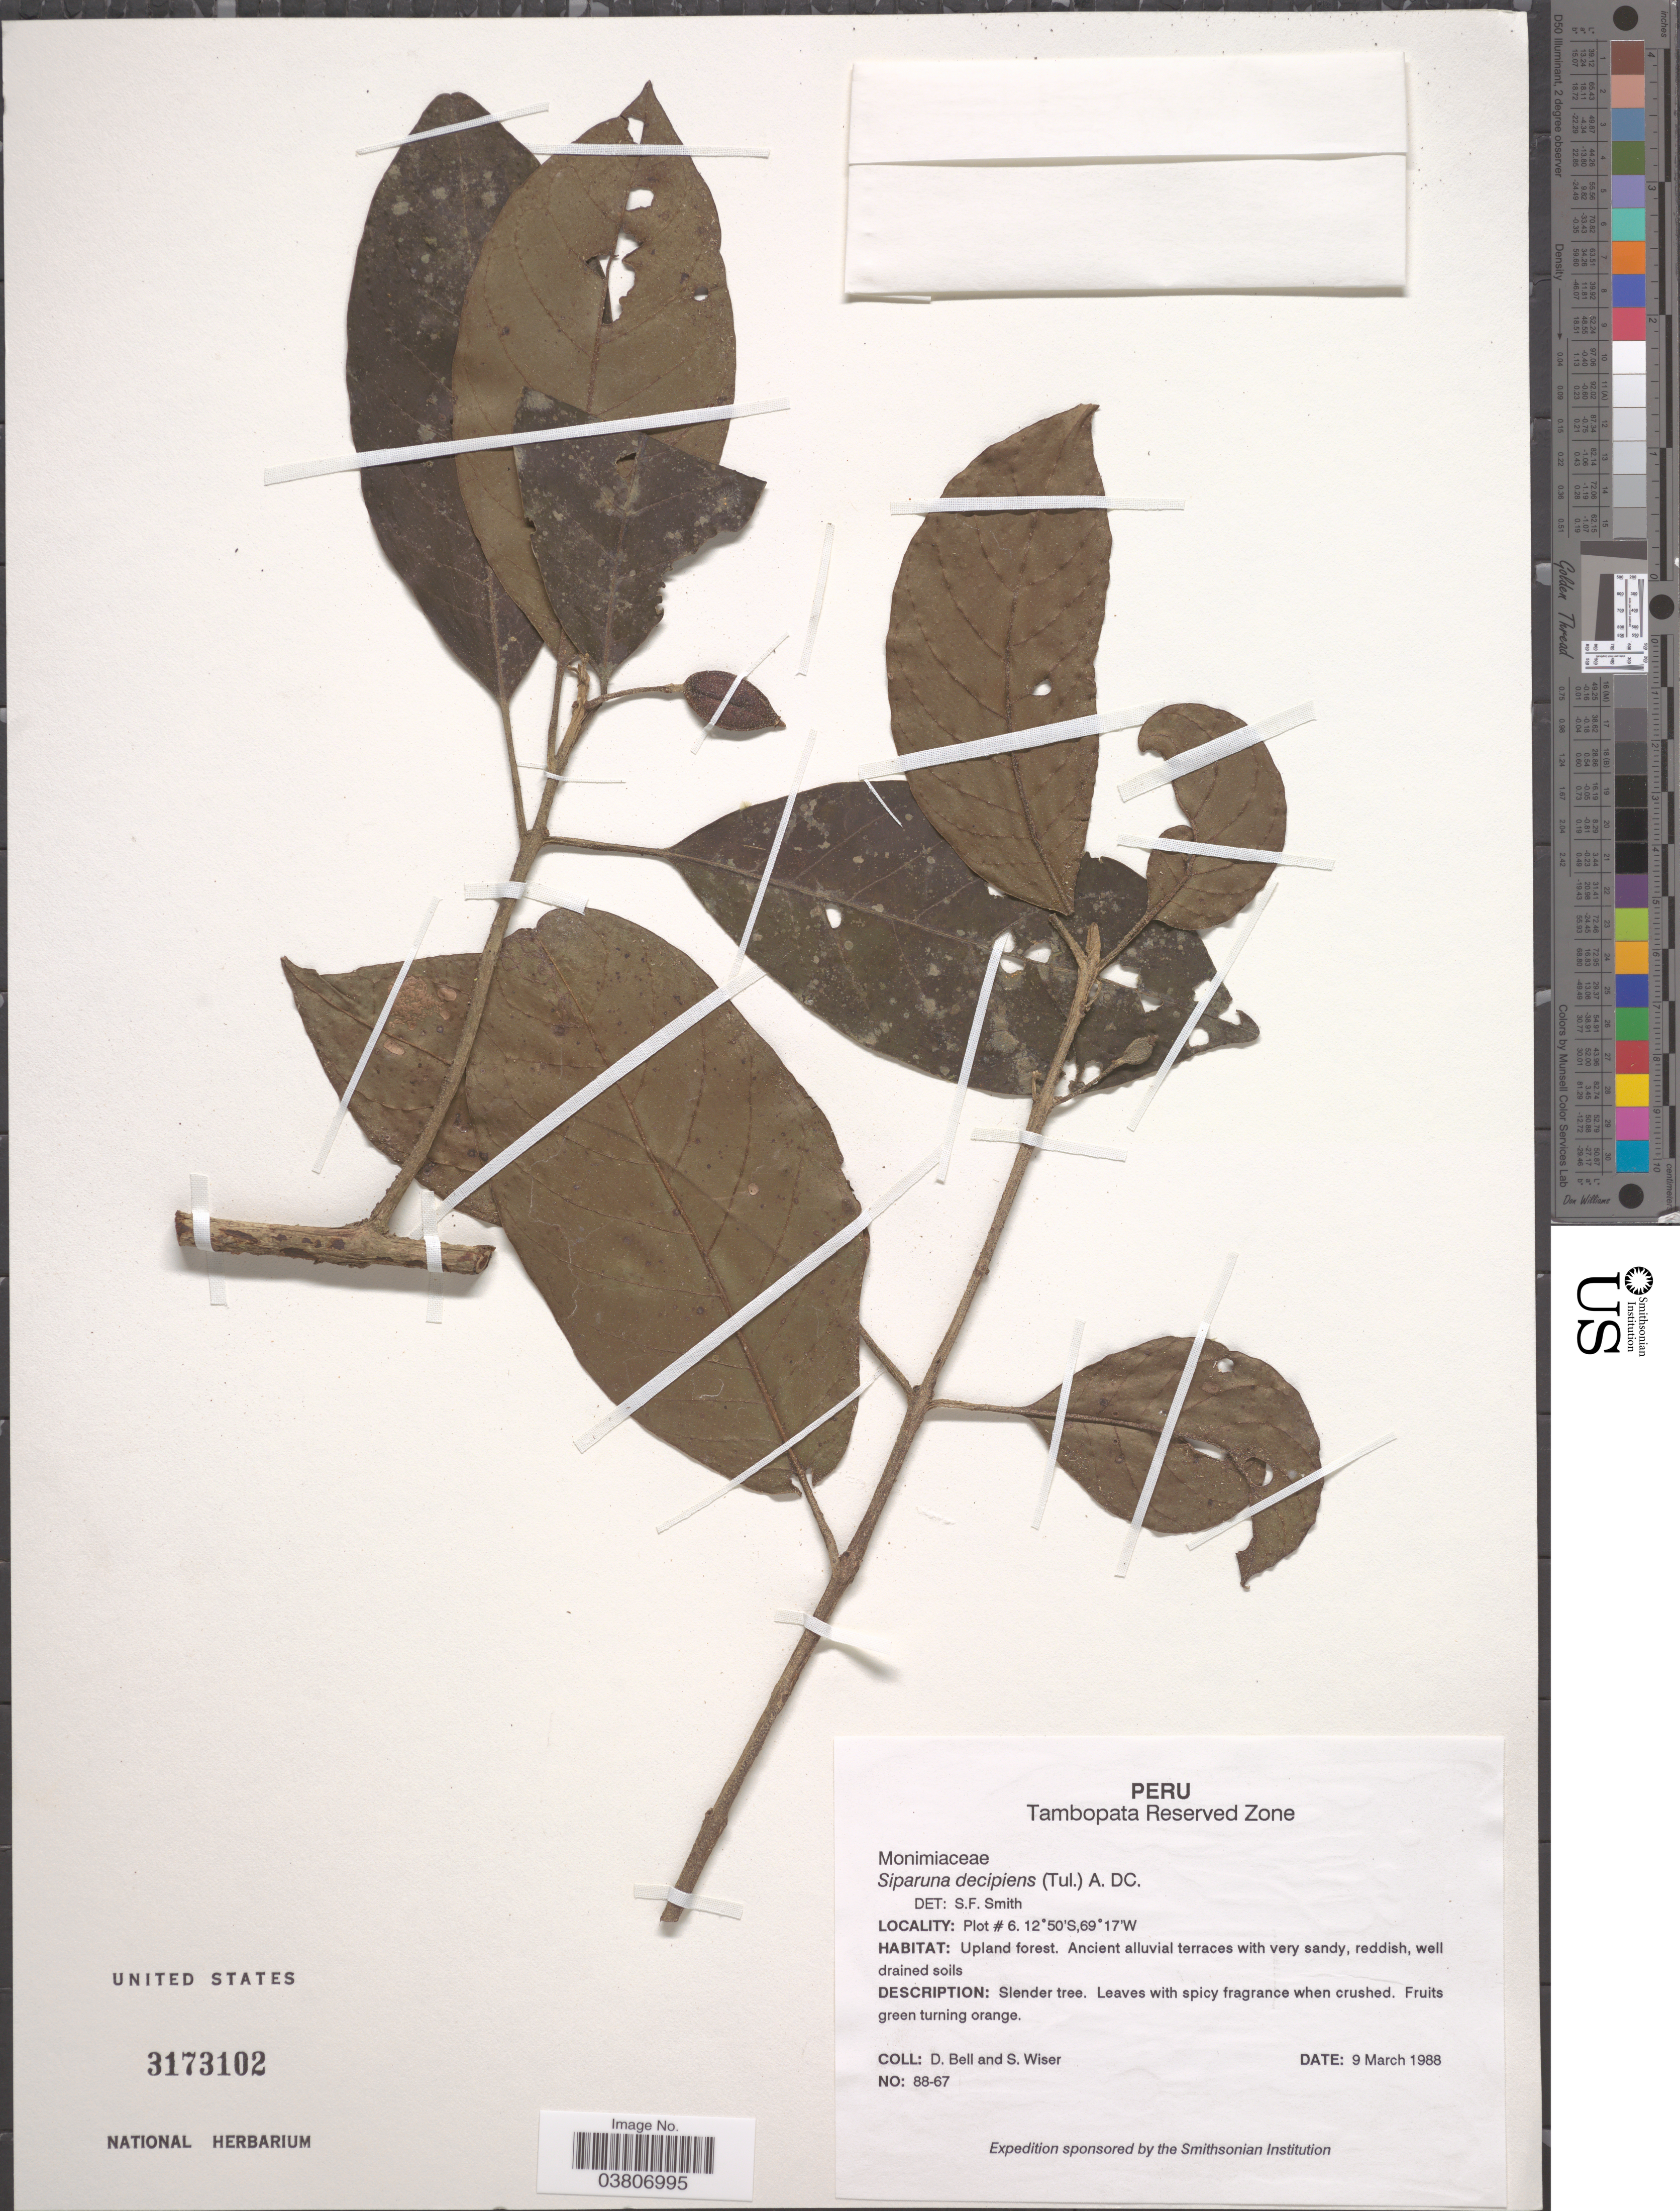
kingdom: Plantae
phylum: Tracheophyta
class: Magnoliopsida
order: Laurales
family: Siparunaceae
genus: Siparuna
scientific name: Siparuna decipiens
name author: (Tul.) A. DC.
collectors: D. A. Bell & S. Wiser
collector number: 88-67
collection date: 1988-03-09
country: Peru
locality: Tambopata Reserved Zone. Plot #6.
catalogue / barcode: US 3173102